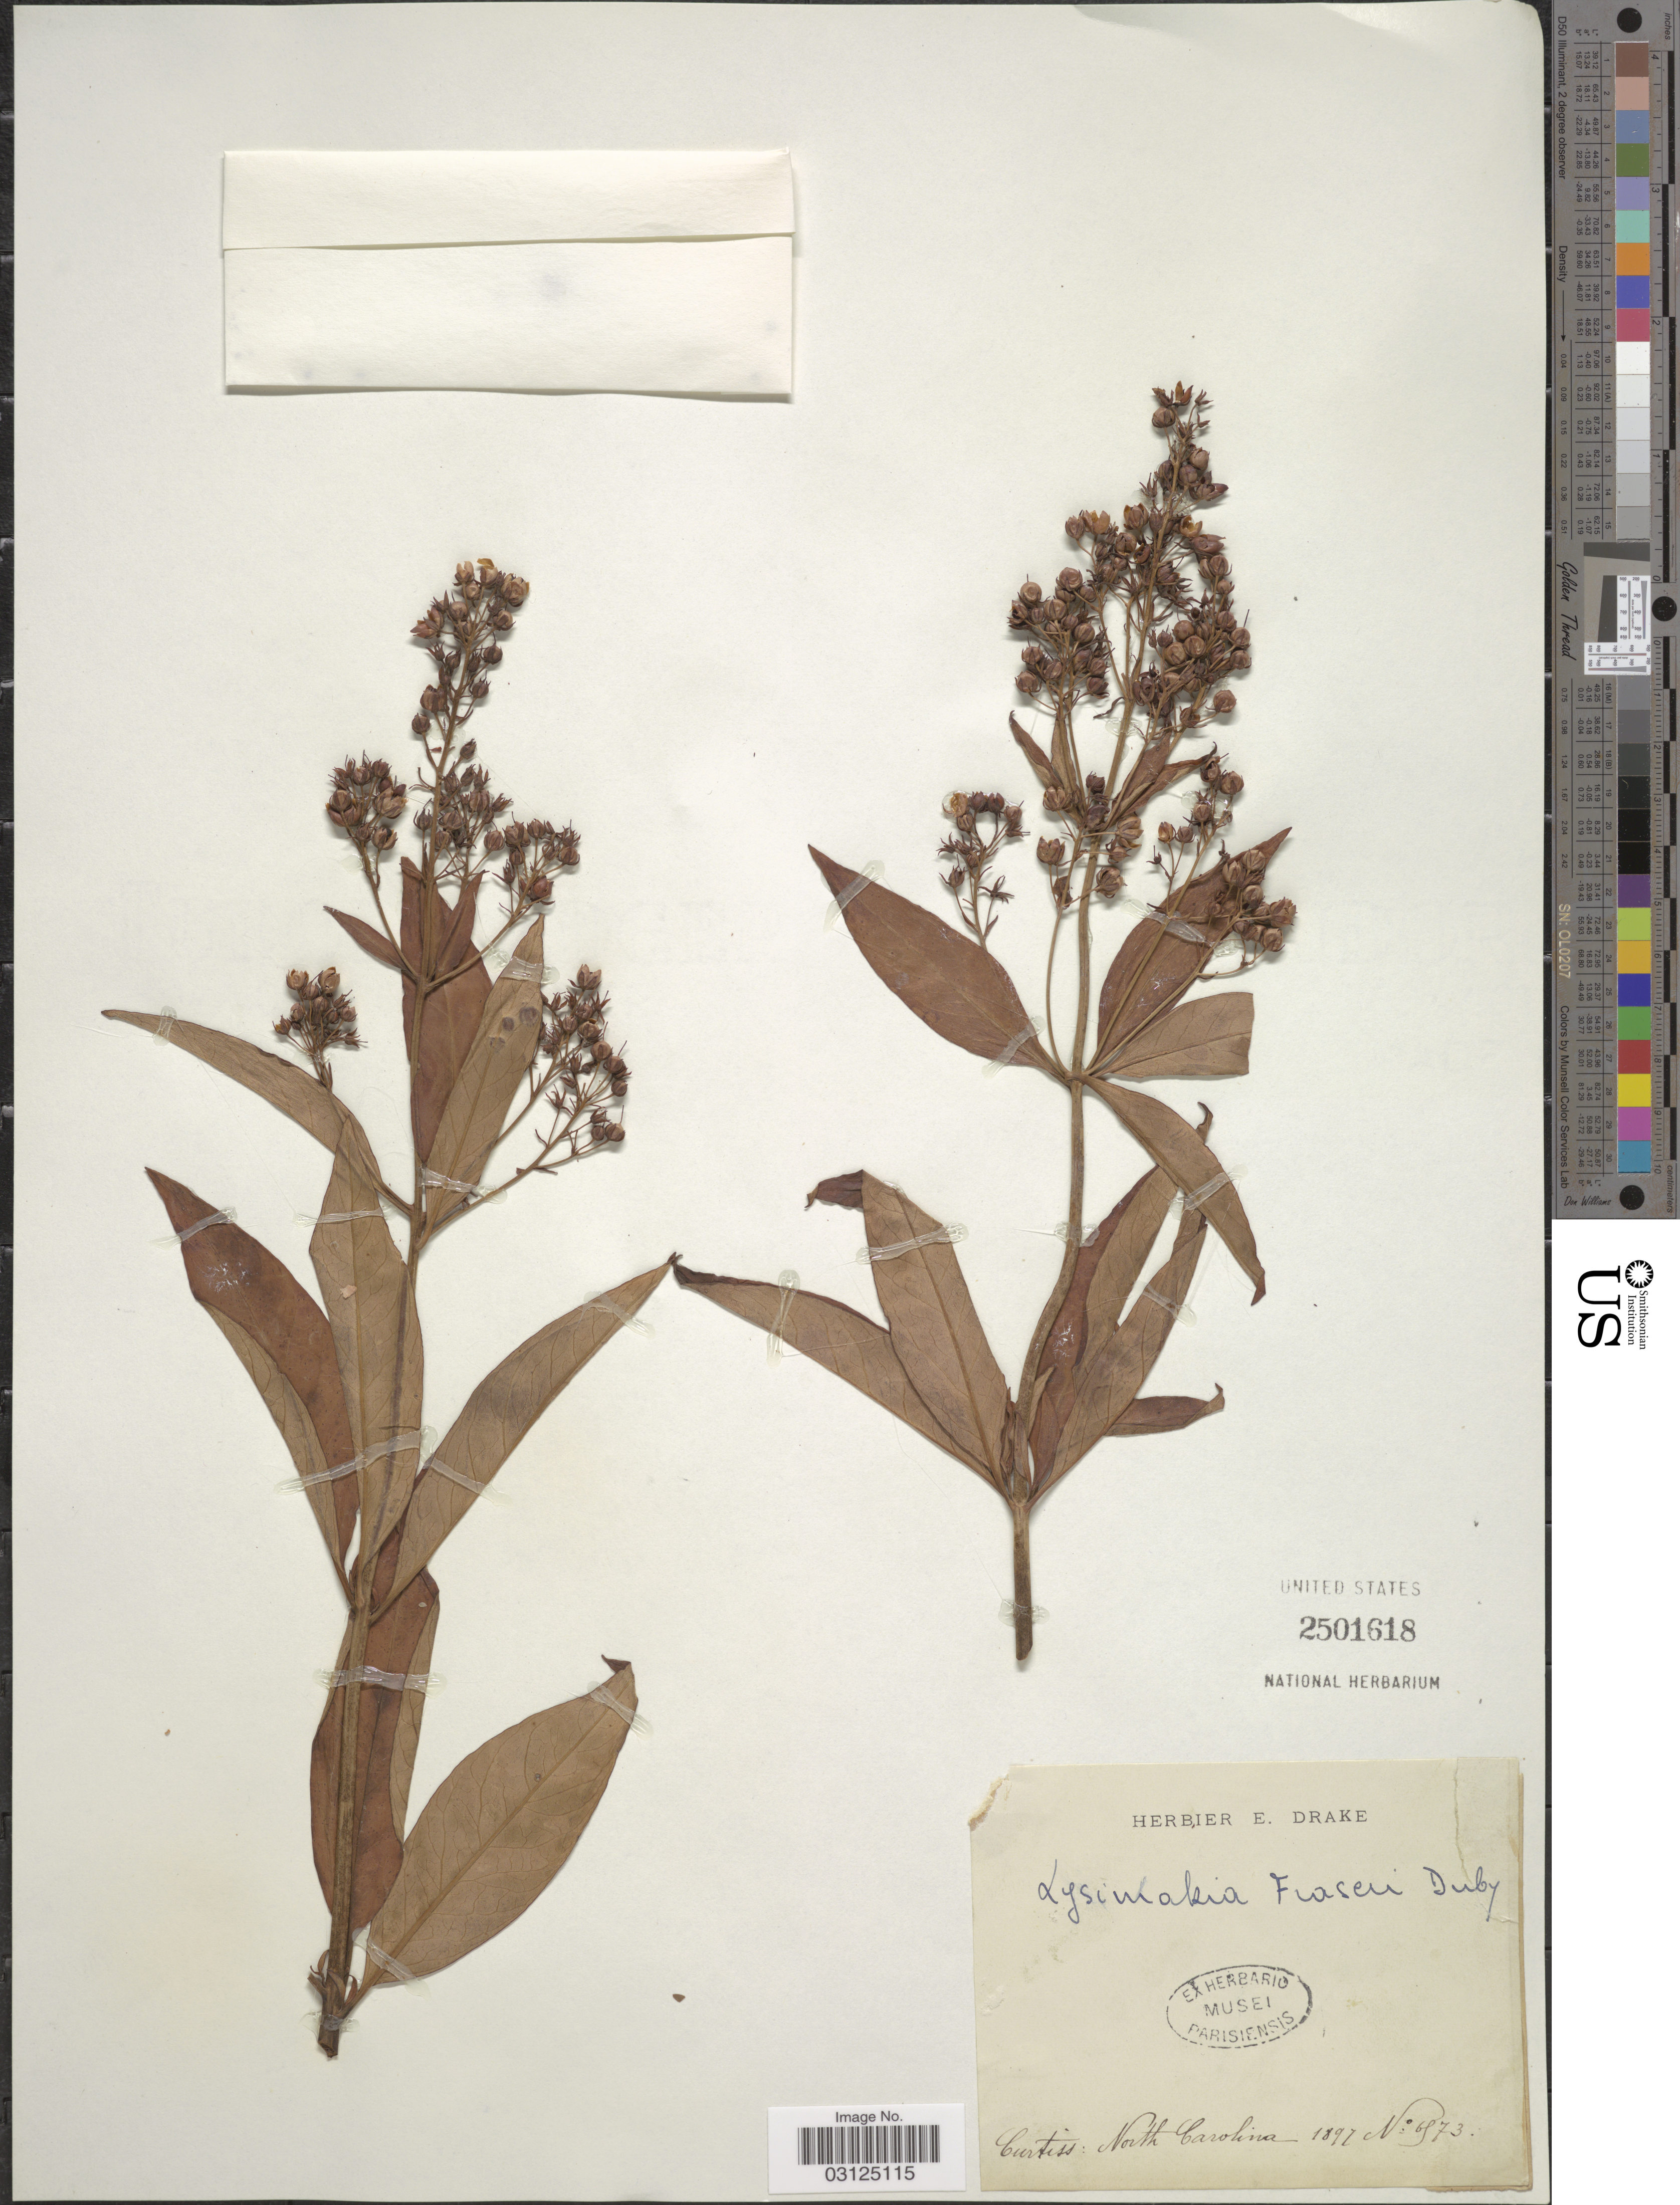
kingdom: Plantae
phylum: Tracheophyta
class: Magnoliopsida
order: Ericales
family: Primulaceae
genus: Lysimachia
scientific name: Lysimachia fraseri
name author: Duby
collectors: -. Curtiss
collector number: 6573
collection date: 1897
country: United States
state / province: North Carolina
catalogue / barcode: US 2501618